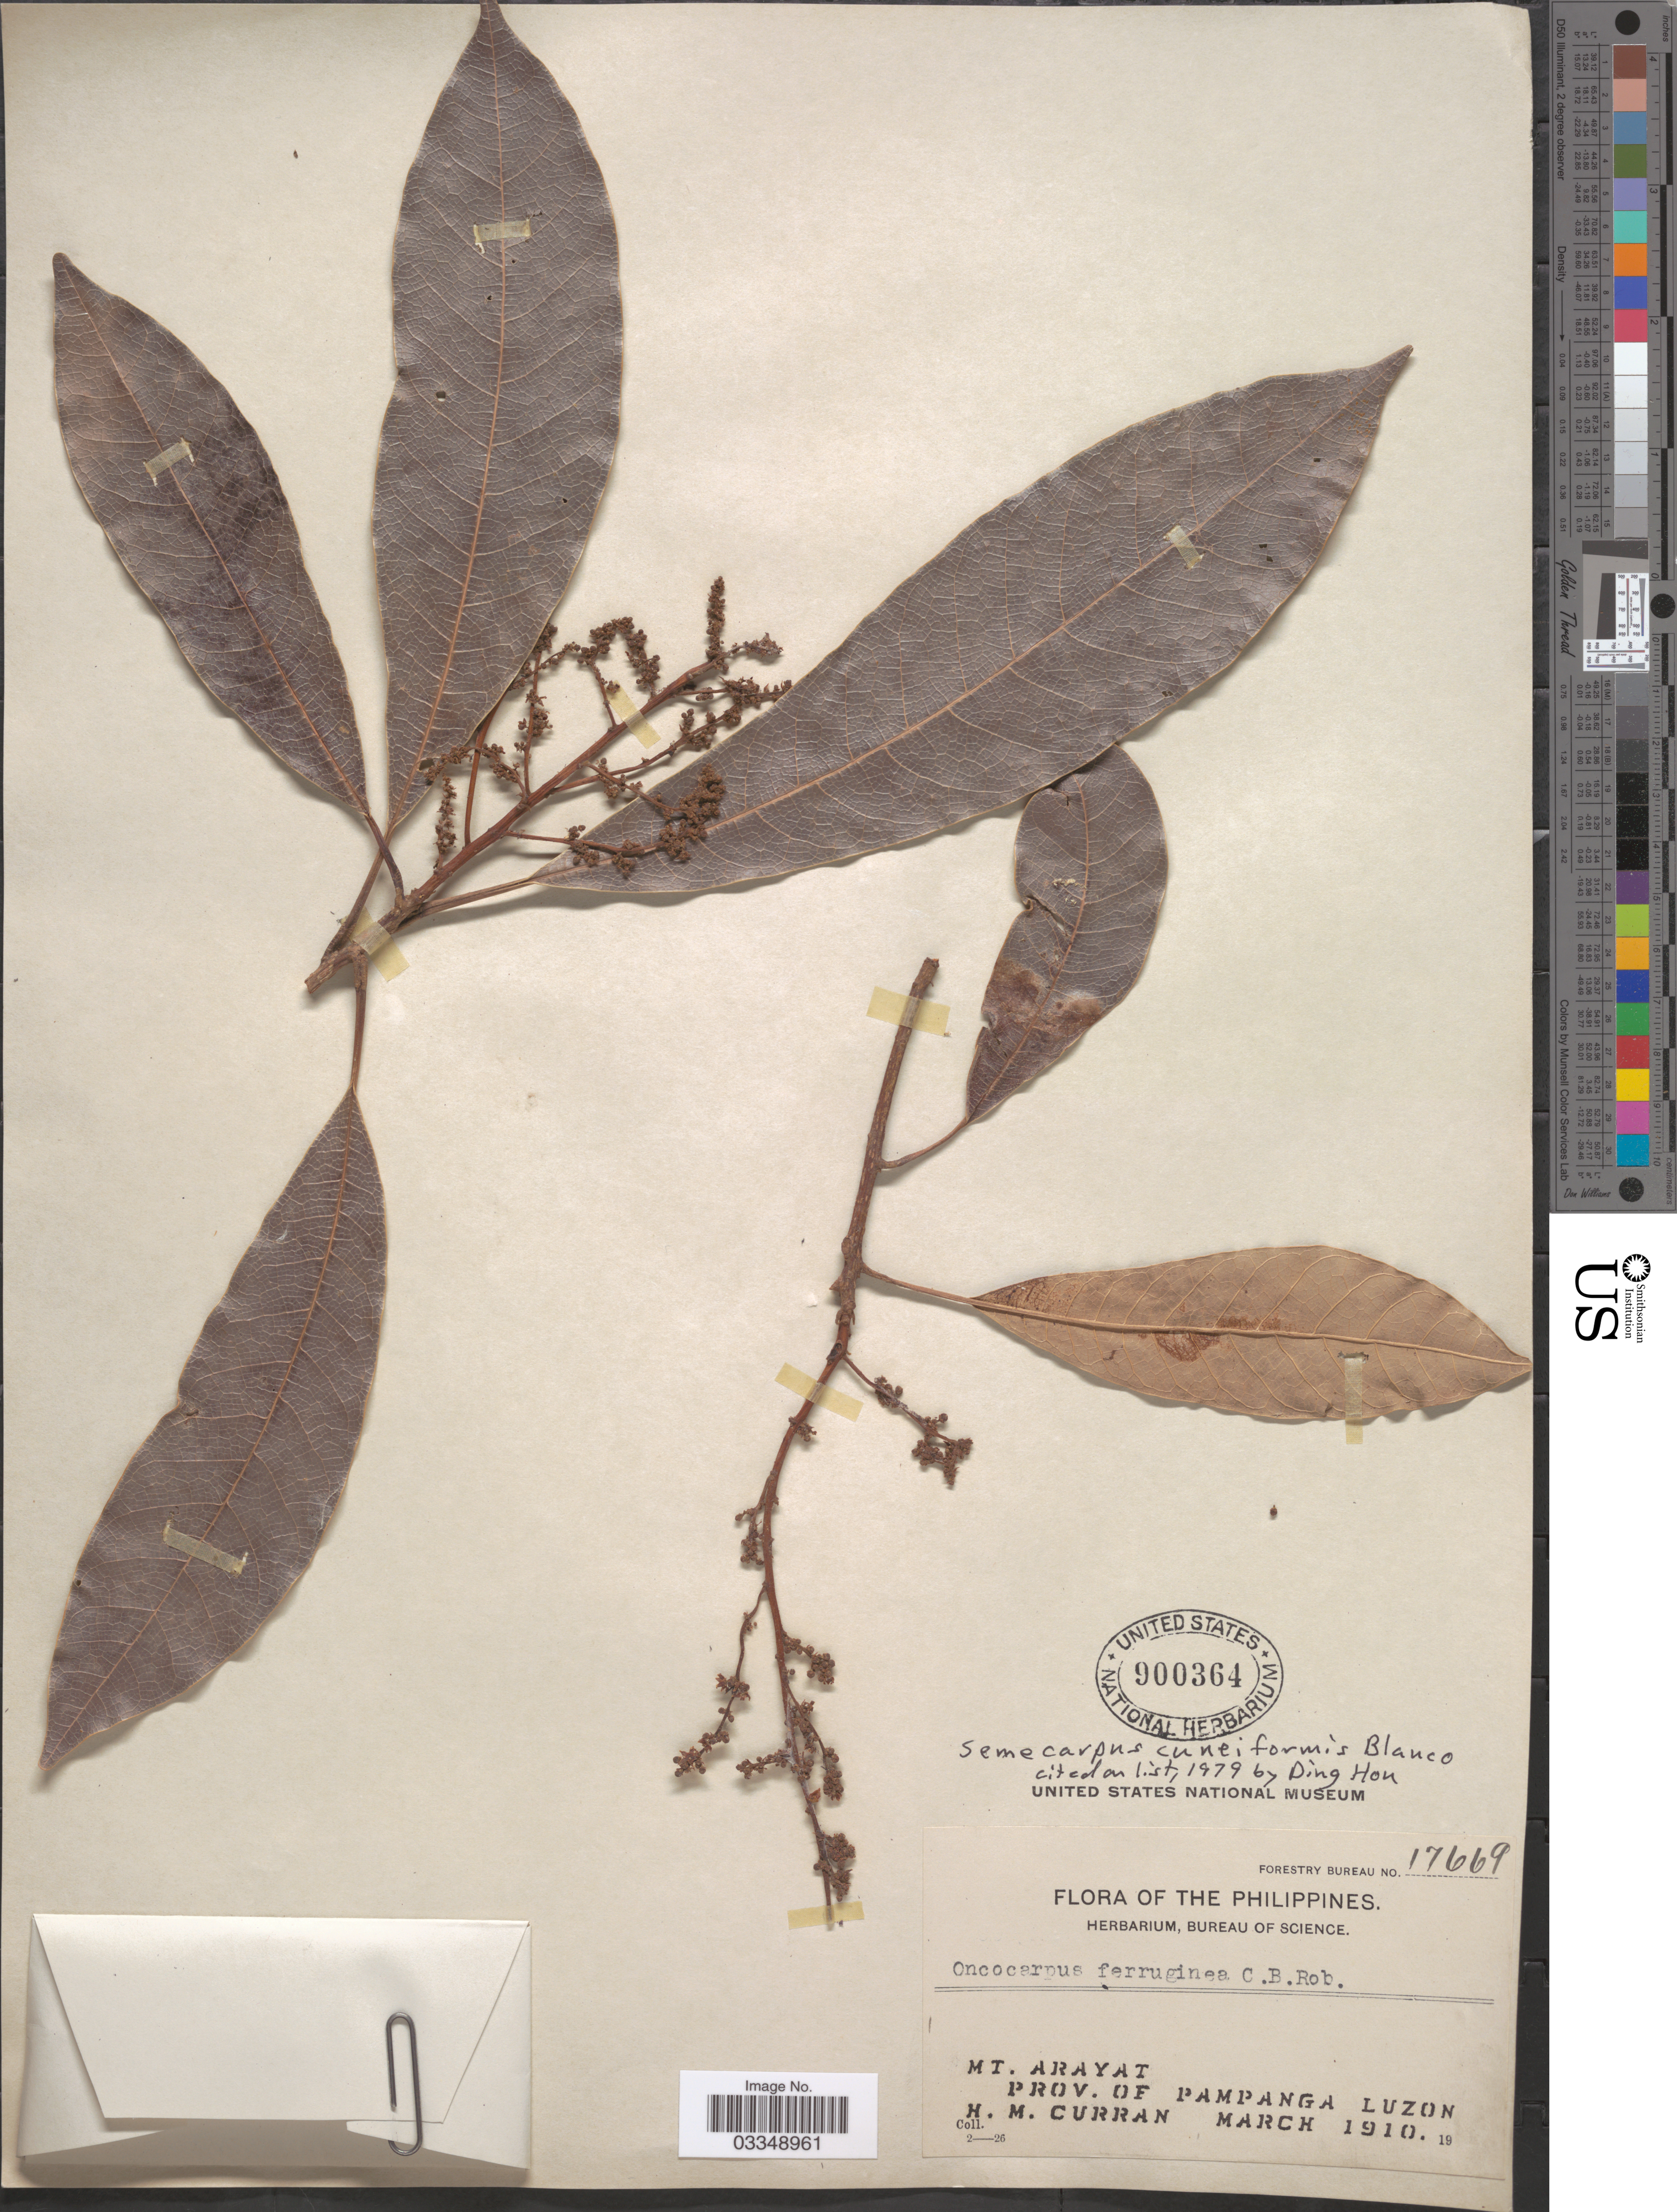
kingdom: Plantae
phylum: Tracheophyta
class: Magnoliopsida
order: Sapindales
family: Anacardiaceae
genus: Semecarpus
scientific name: Semecarpus cuneiformis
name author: Blanco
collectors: H. M. Curran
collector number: Forestry Bureau 17669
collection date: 1910-03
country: Philippines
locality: Mt. Arayat. Prov. of Pampanga Luzon.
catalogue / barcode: US 900364